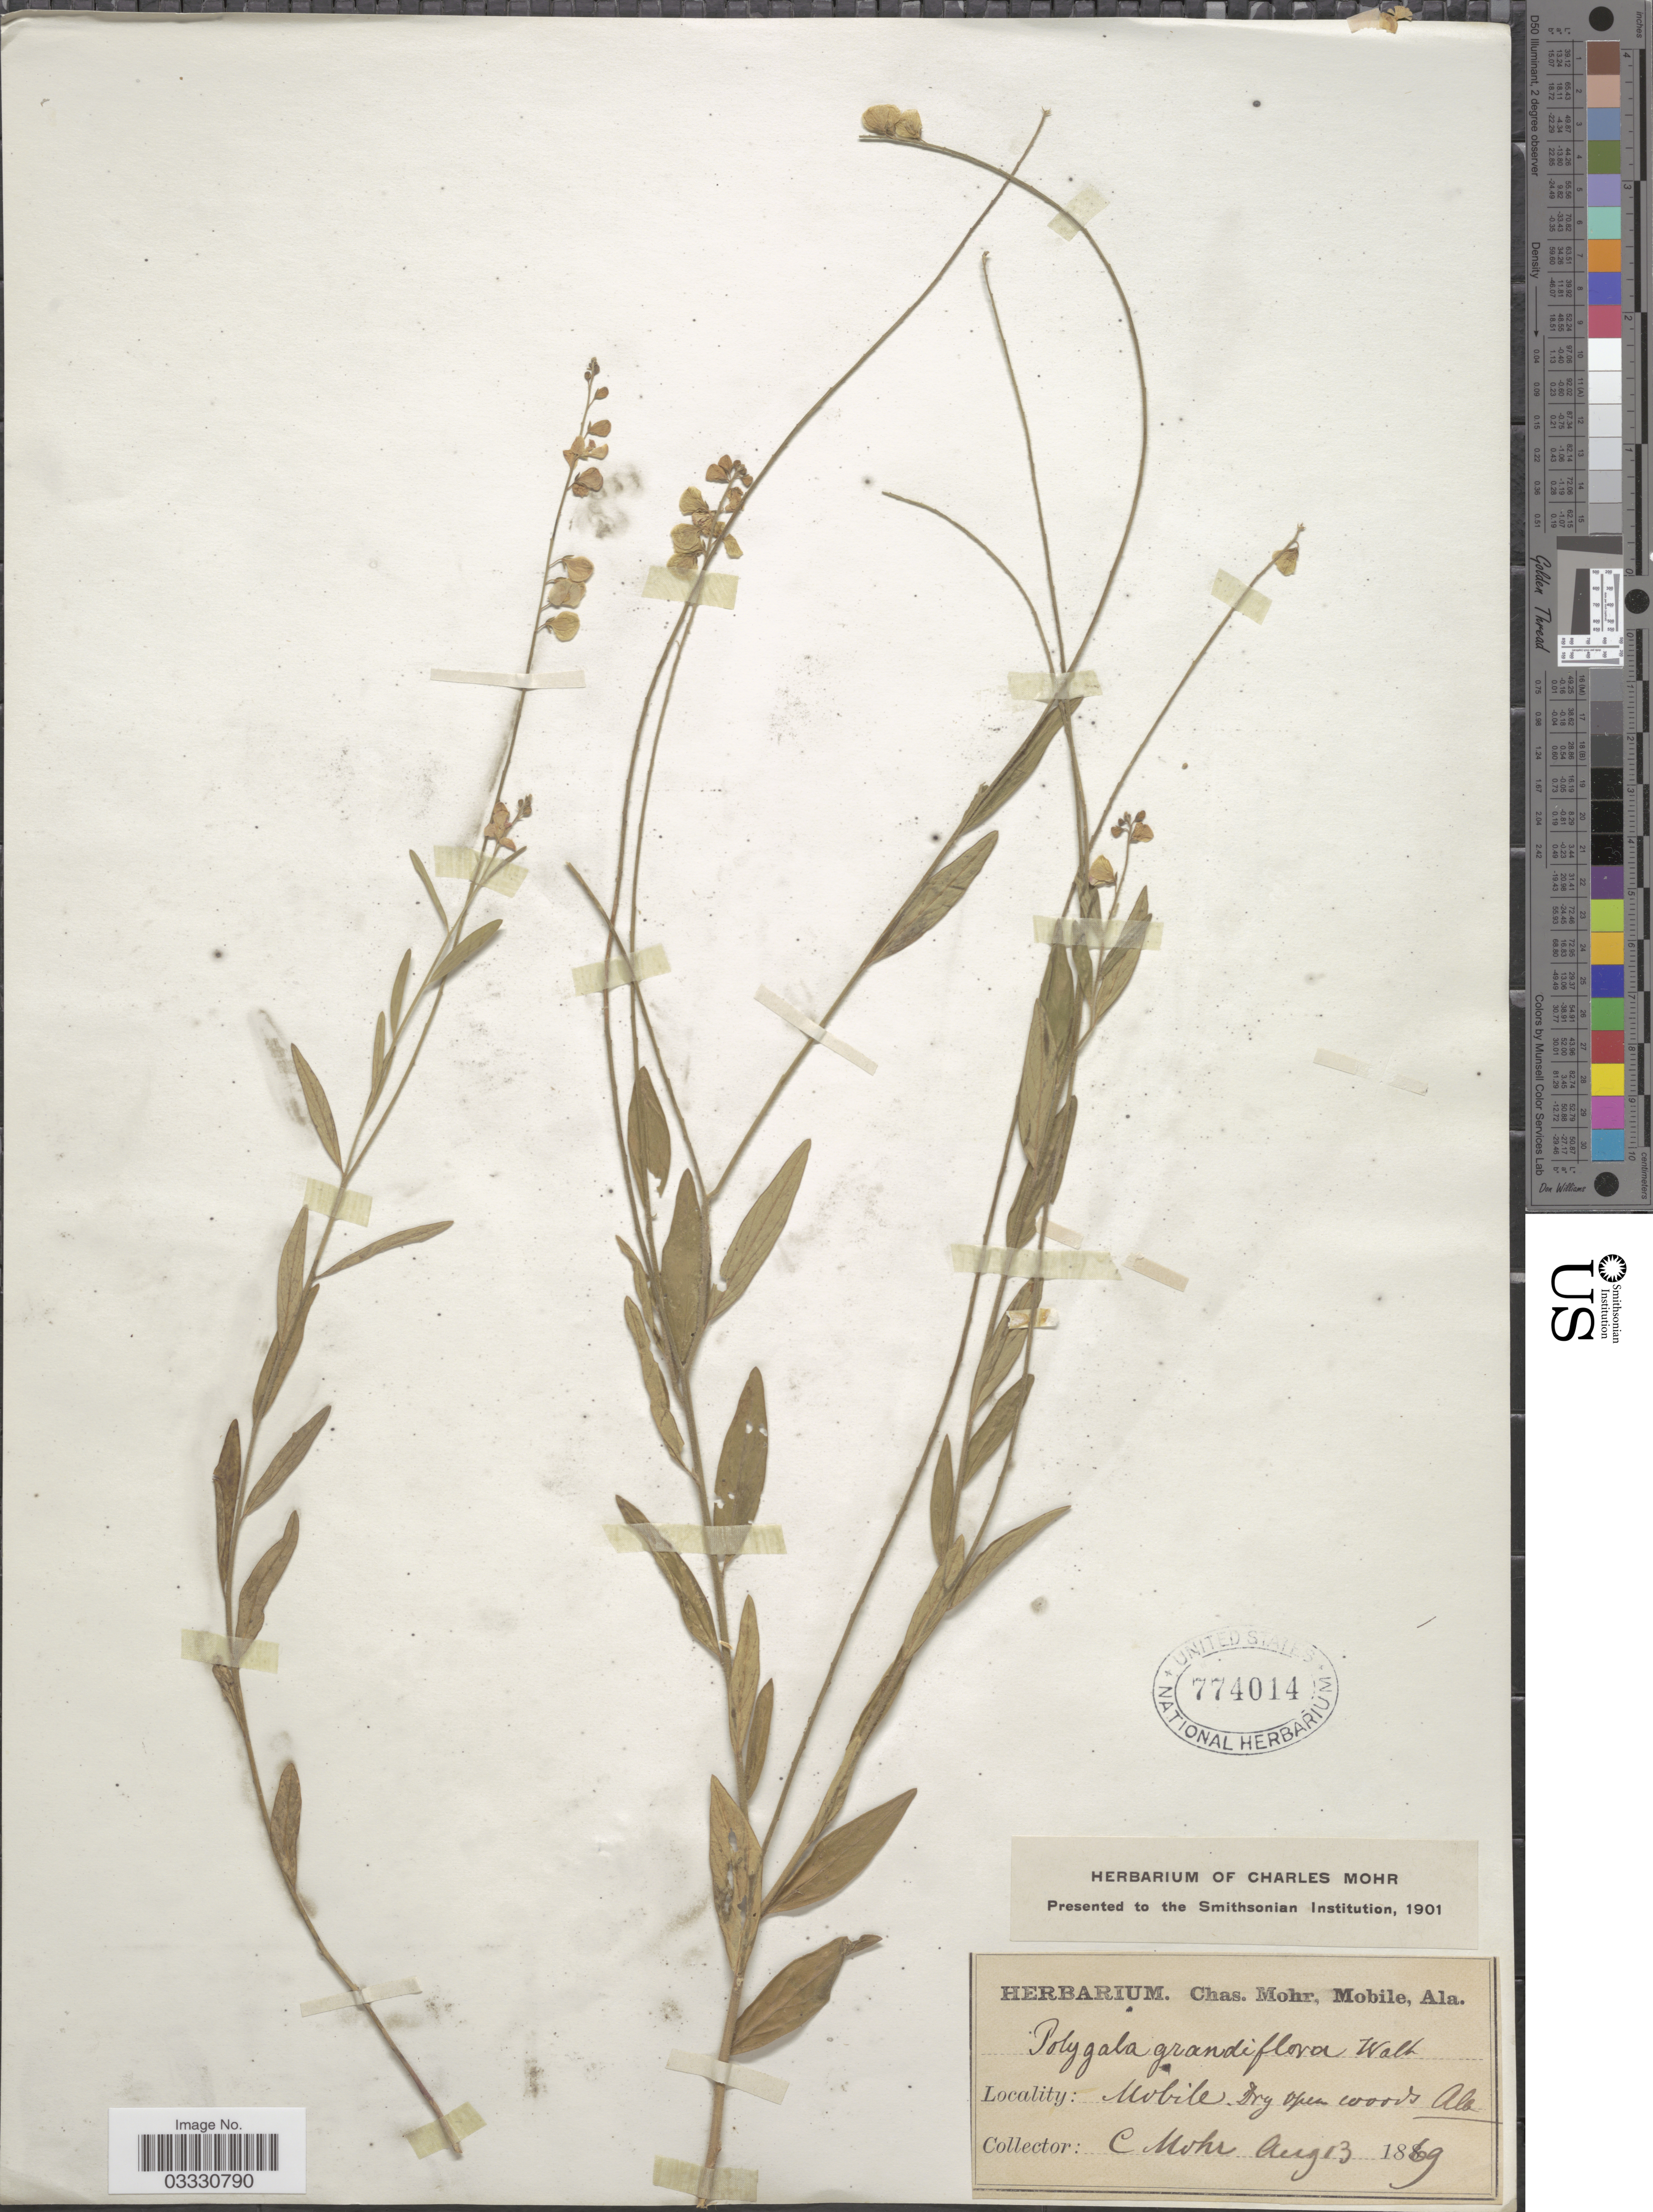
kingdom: Plantae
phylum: Tracheophyta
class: Magnoliopsida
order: Fabales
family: Polygalaceae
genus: Asemeia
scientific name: Asemeia grandiflora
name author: (Walter) Small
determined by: Strong, Mark T., (BOT), Smithsonian Institution - National Museum of Natural History (UNITED STATES)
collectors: Mohr, C. T. (herbarium)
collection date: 1869-08-13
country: United States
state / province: Alabama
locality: Mobile. Ala.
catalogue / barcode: US 774014